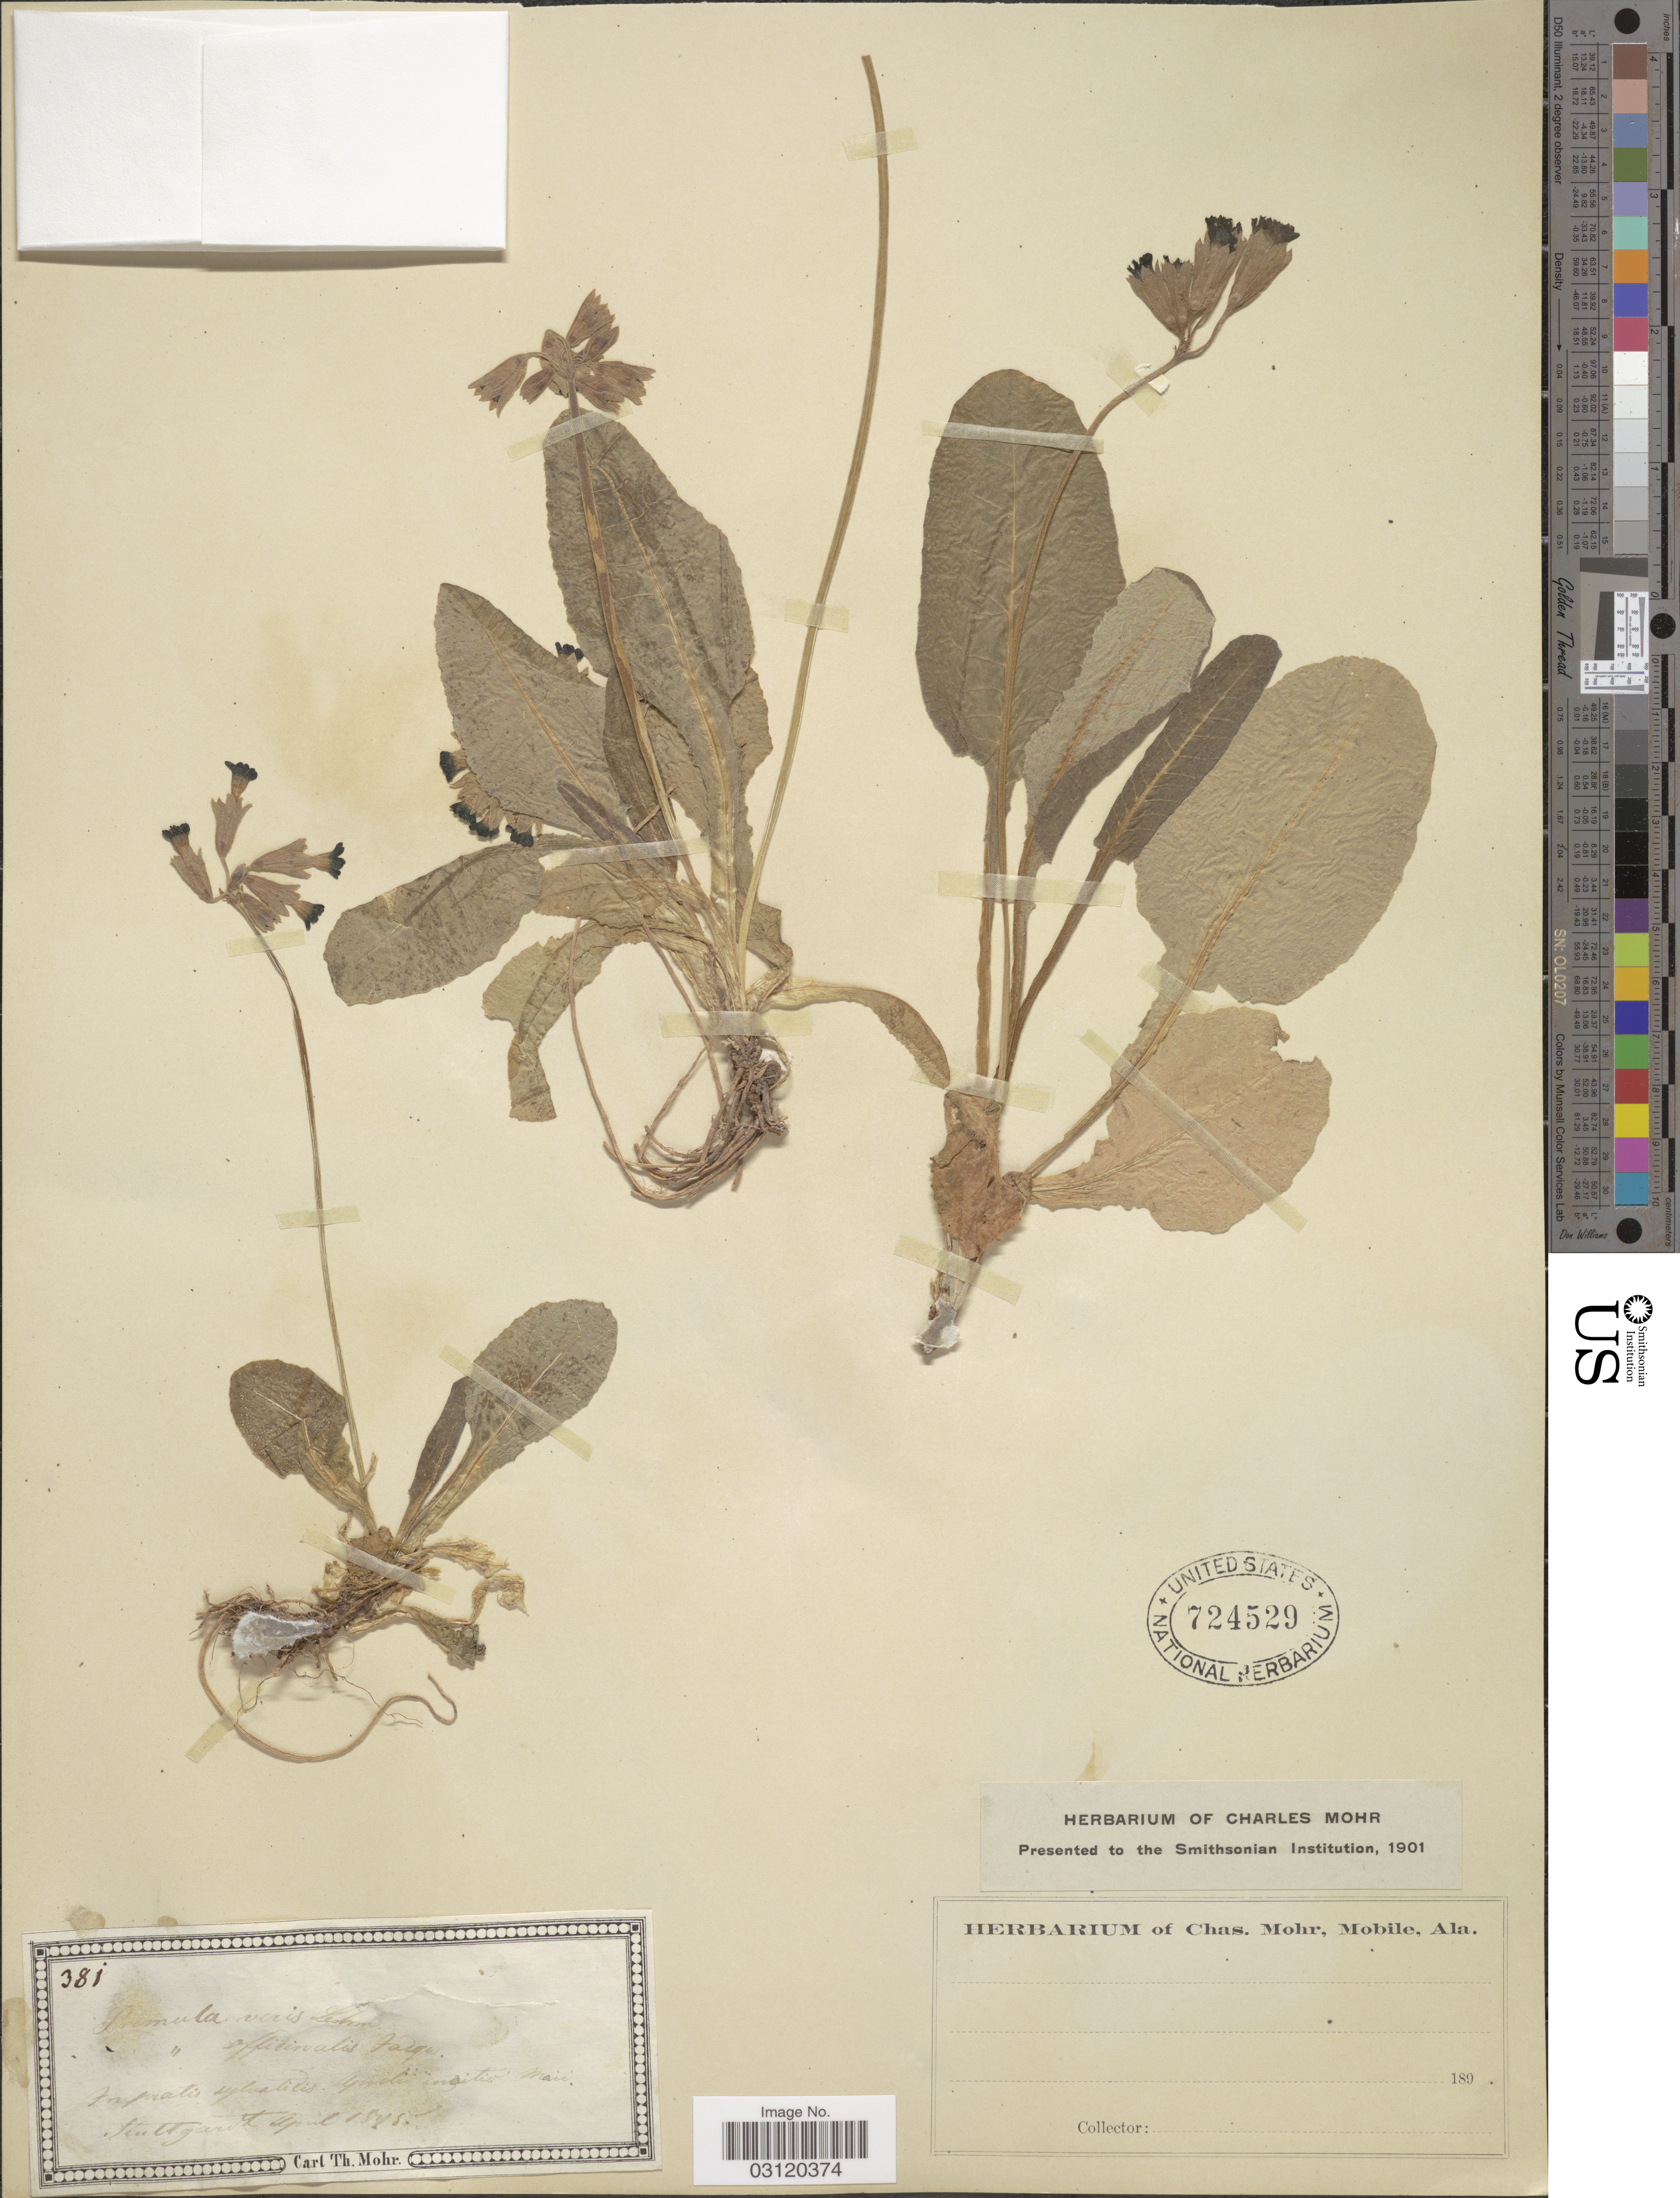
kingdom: Plantae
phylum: Tracheophyta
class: Magnoliopsida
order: Ericales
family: Primulaceae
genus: Primula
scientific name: Primula veris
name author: L.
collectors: ex herb. Charles Mohr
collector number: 381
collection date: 1895-04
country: Germany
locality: In pratis sylvaticis: [illegible text]. Stuttgardt.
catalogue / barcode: US 724529